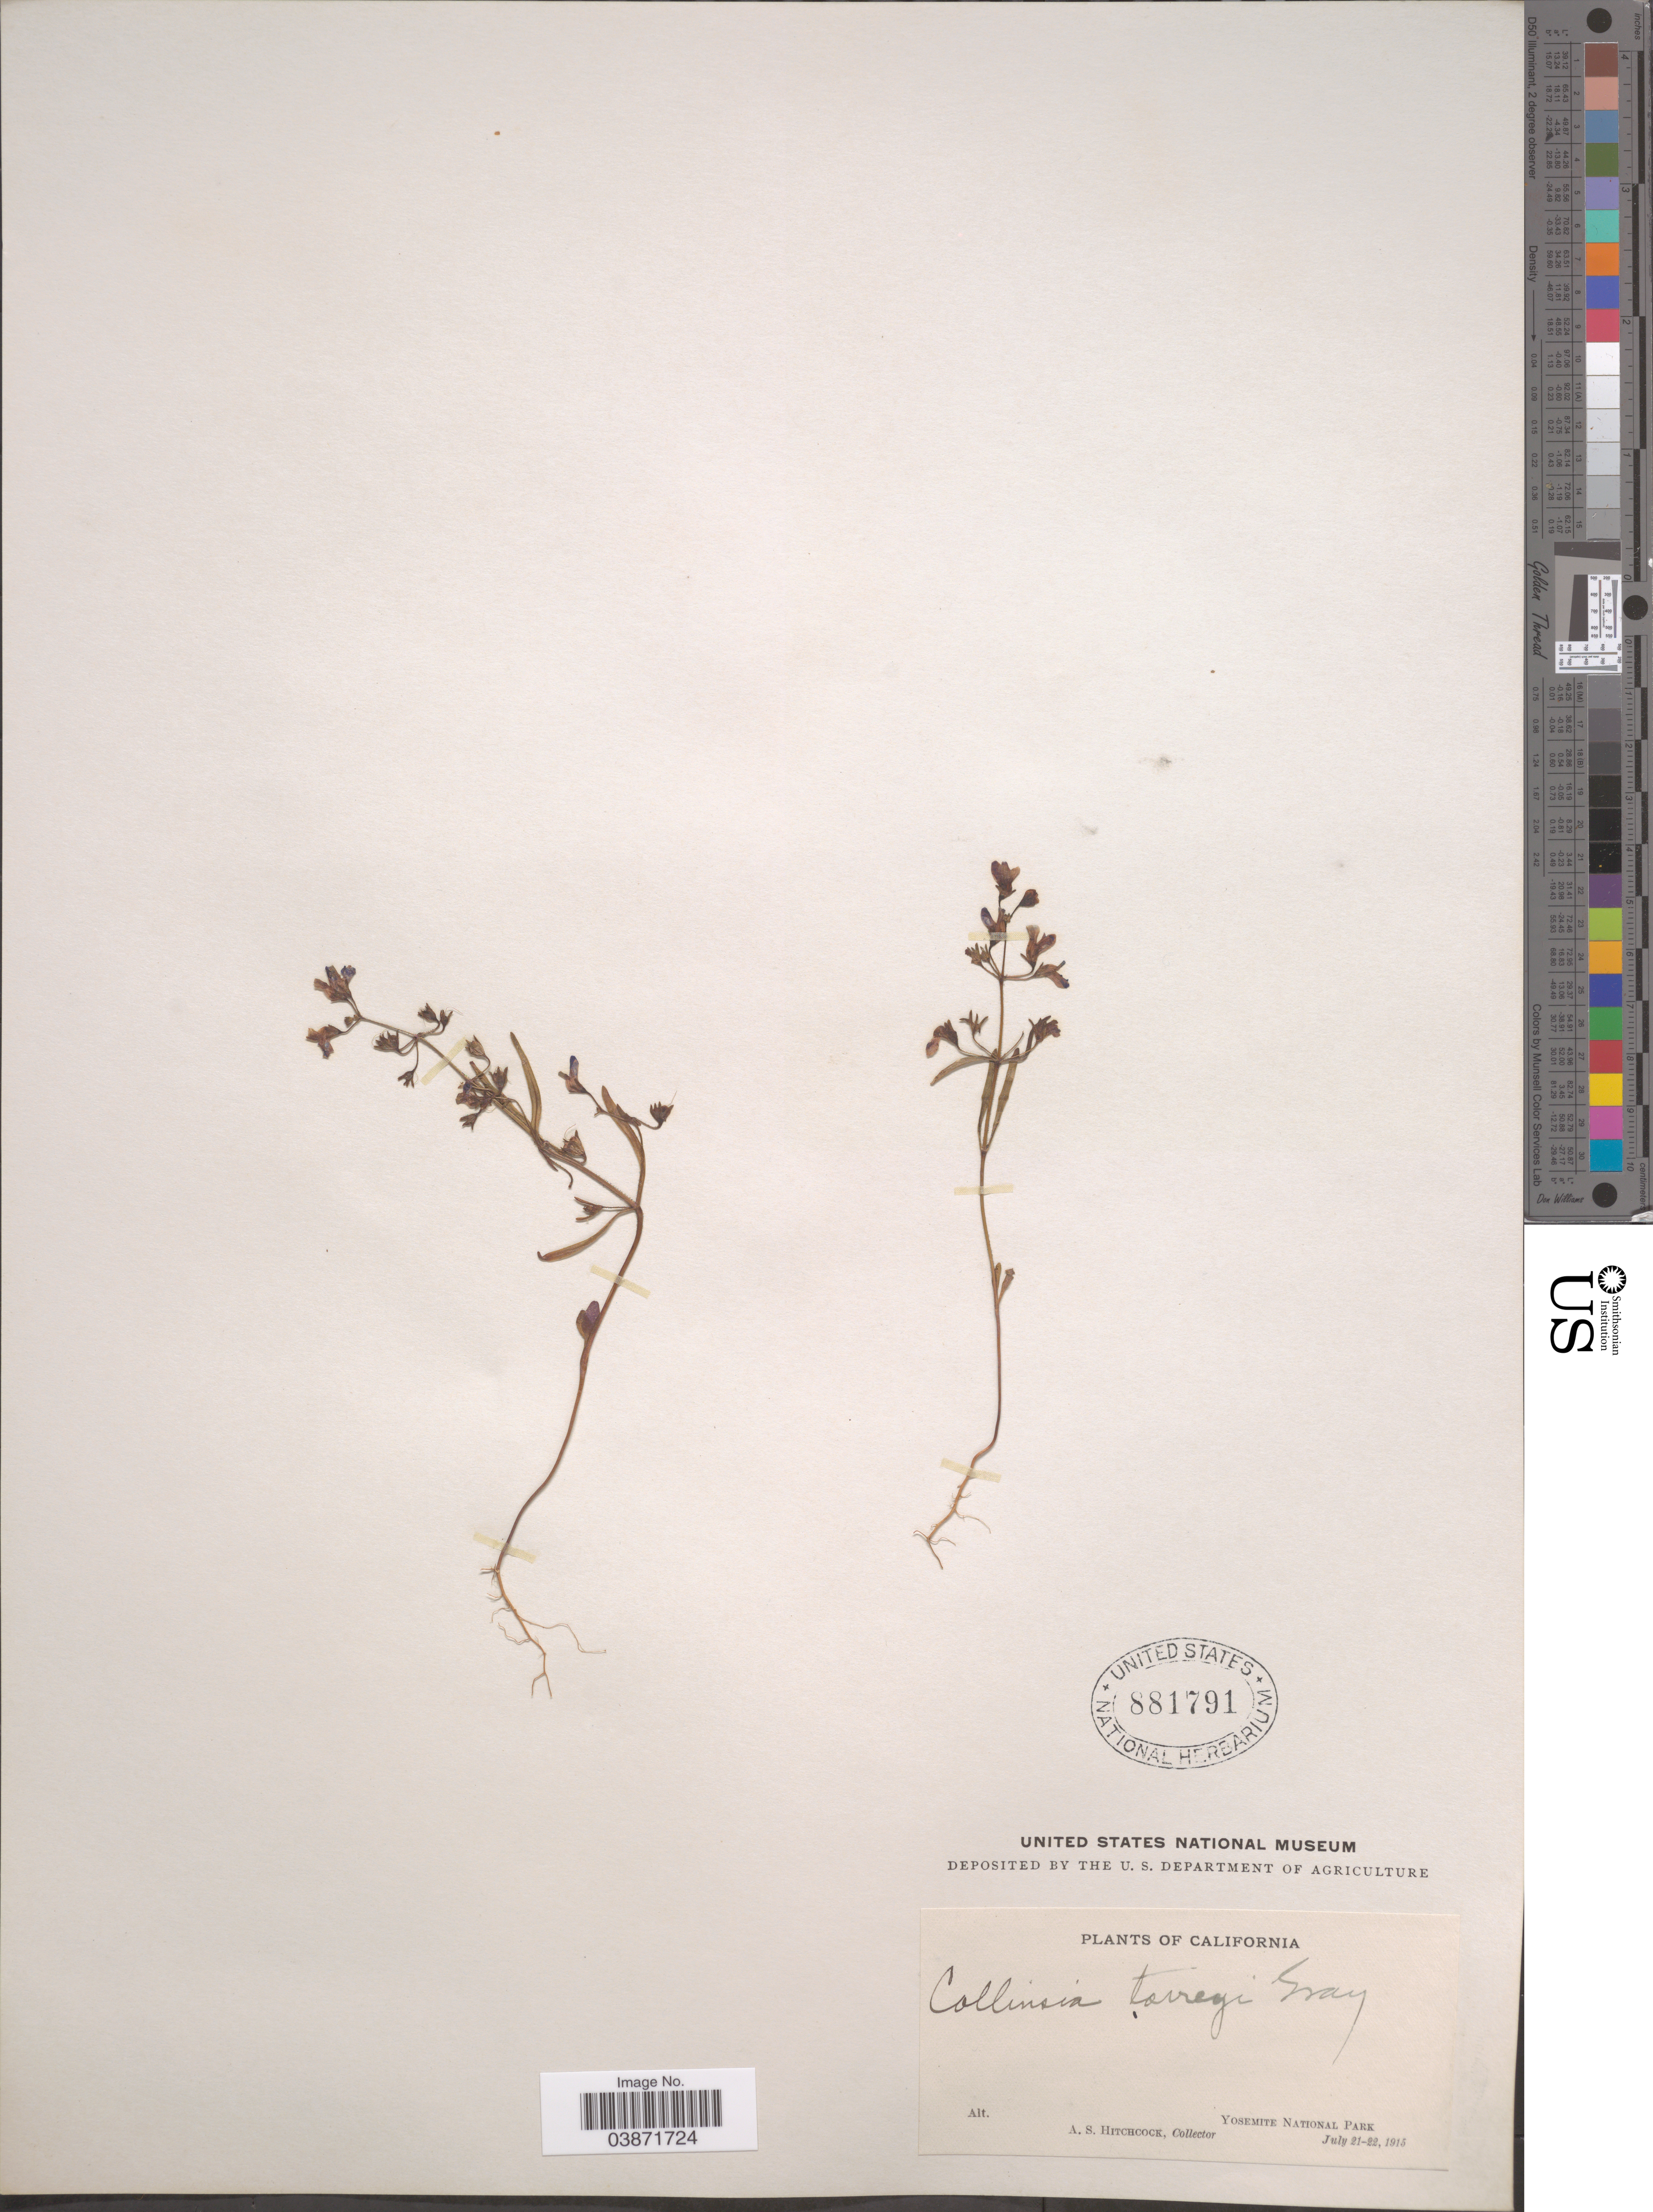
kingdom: Plantae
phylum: Tracheophyta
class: Magnoliopsida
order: Lamiales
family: Plantaginaceae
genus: Collinsia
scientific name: Collinsia torreyi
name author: A. Gray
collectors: A. S. Hitchcock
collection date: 1915-07-21/1915-07-22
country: United States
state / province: California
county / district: Mariposa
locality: Yosemite National Park.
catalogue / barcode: US 881791